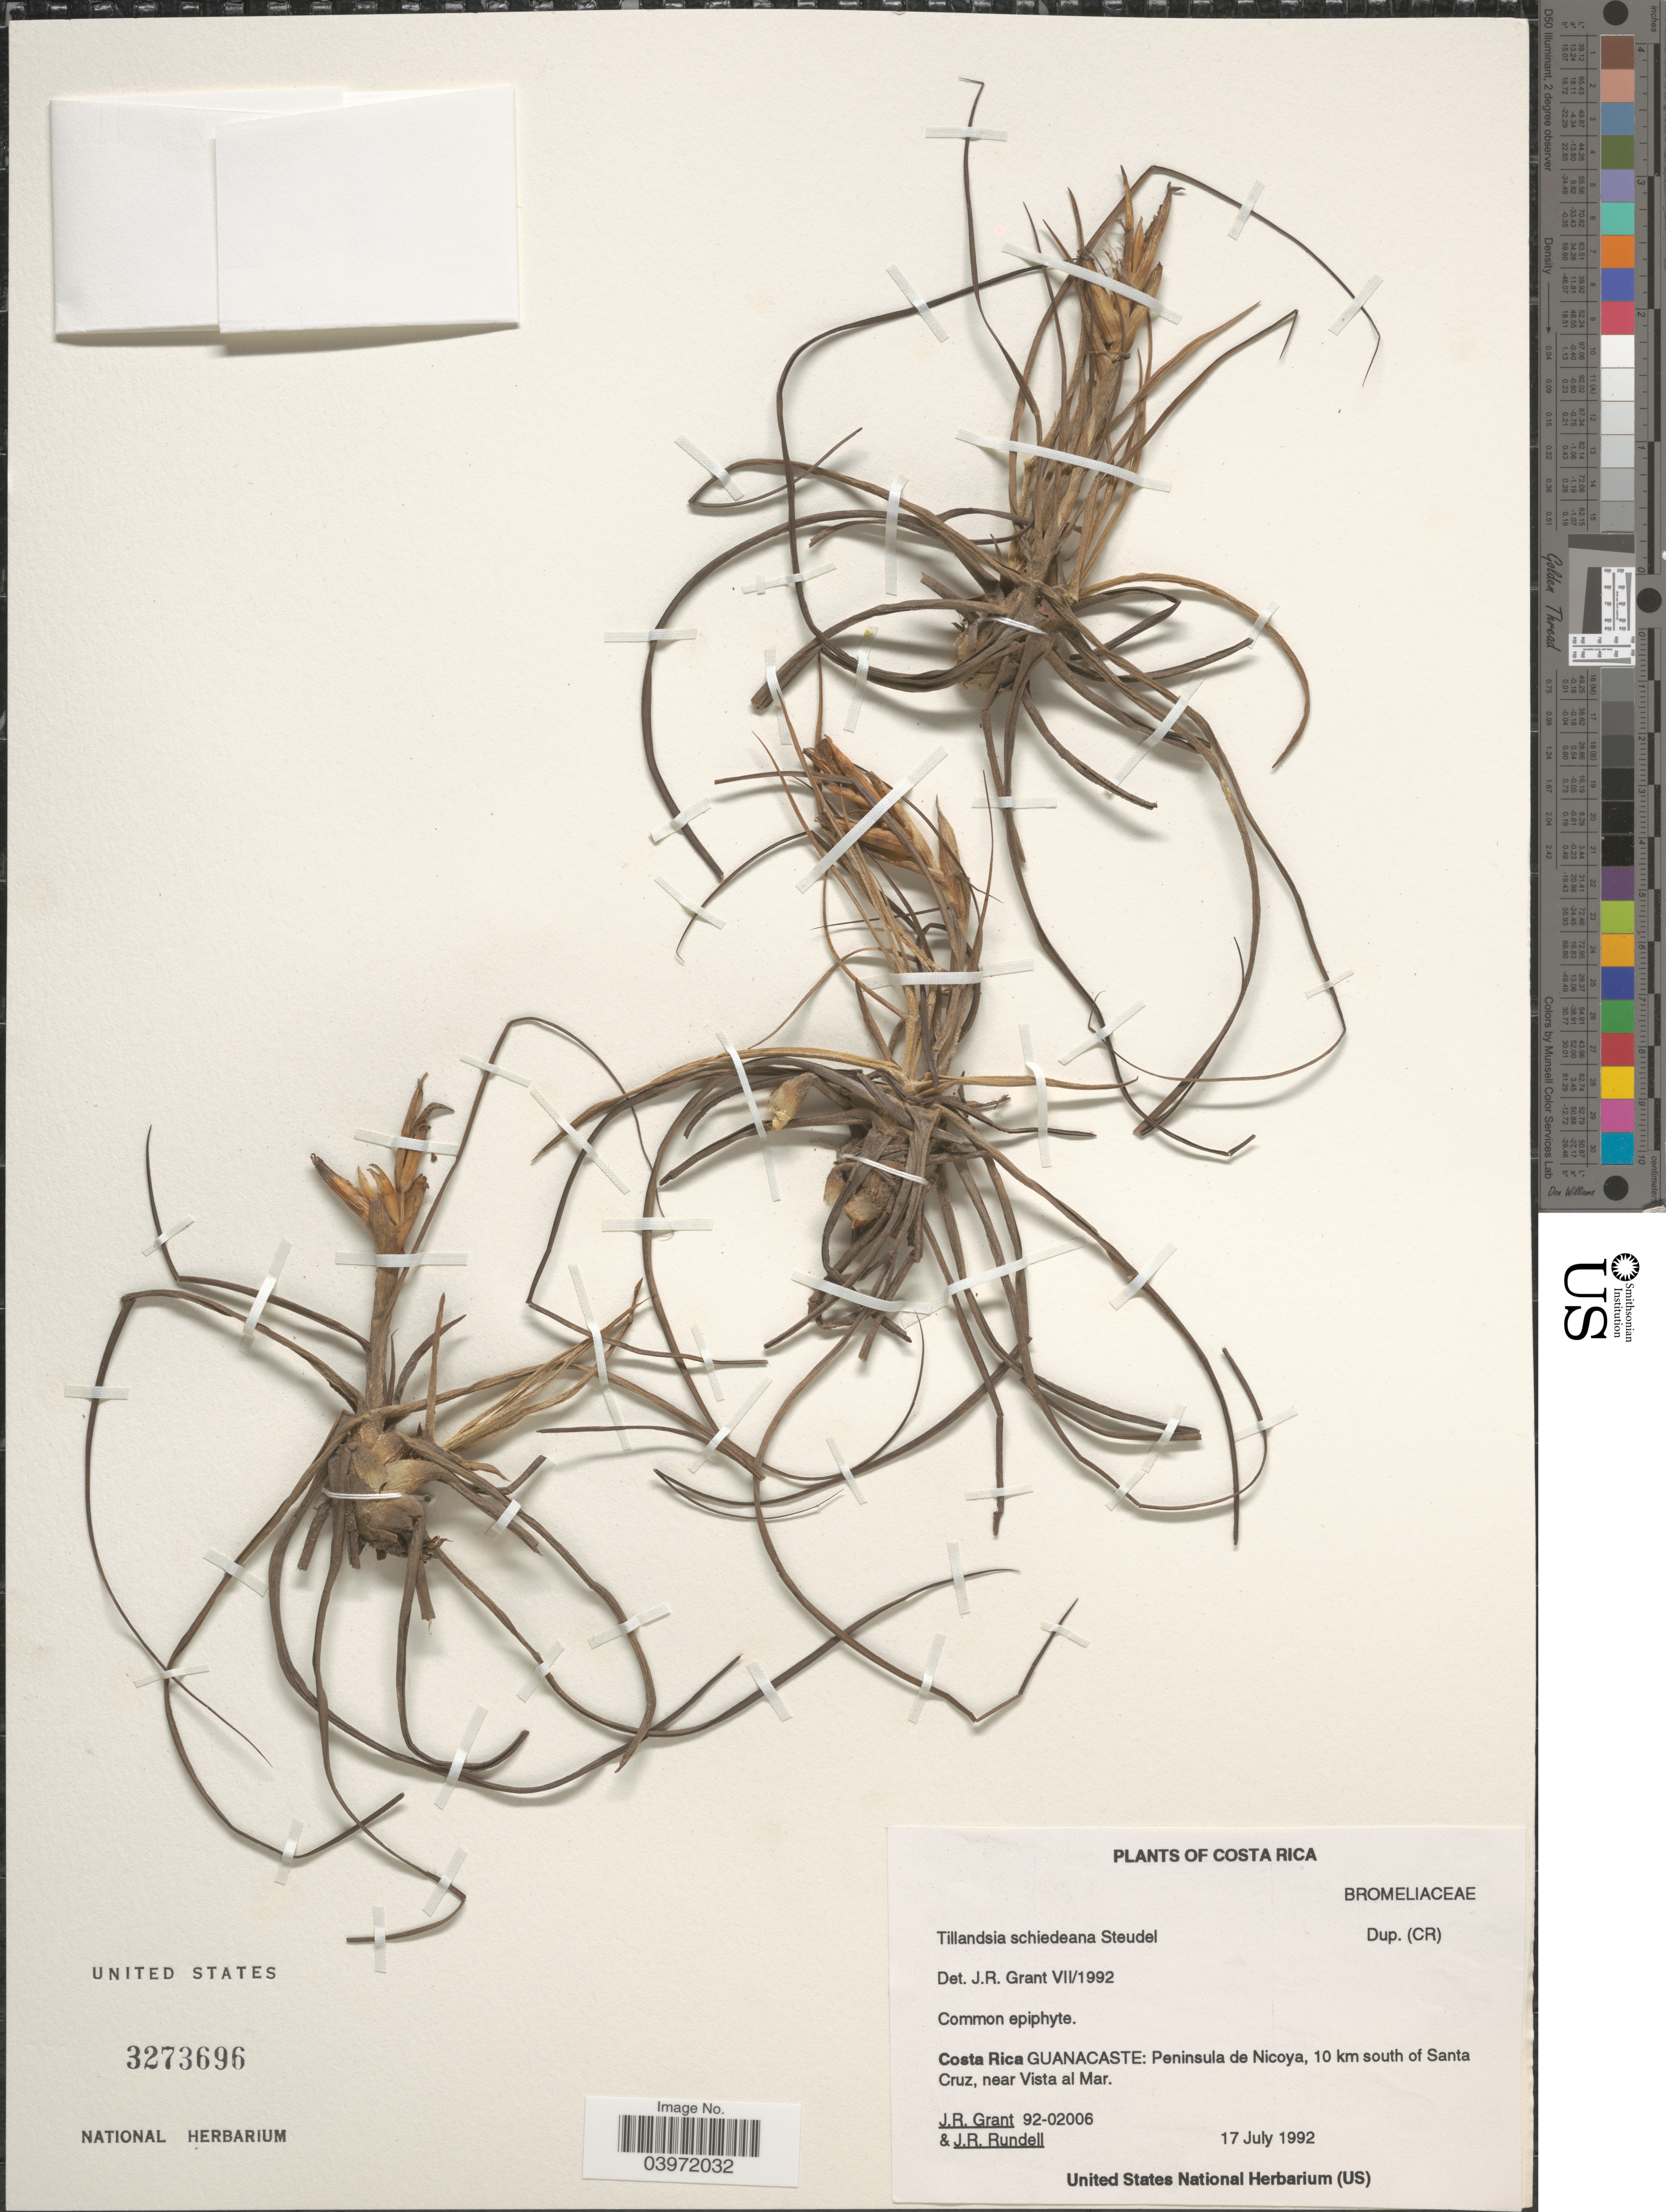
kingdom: Plantae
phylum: Tracheophyta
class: Liliopsida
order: Poales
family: Bromeliaceae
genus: Tillandsia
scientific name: Tillandsia schiedeana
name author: Steud.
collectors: J. Grant & J. R. Rundell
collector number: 92-02006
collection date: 1992-07-17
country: Costa Rica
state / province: Guanacaste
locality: Peninsula de Nicoya, 10 km south of Santa Cruz, near Vista al Mar.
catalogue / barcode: US 3273696